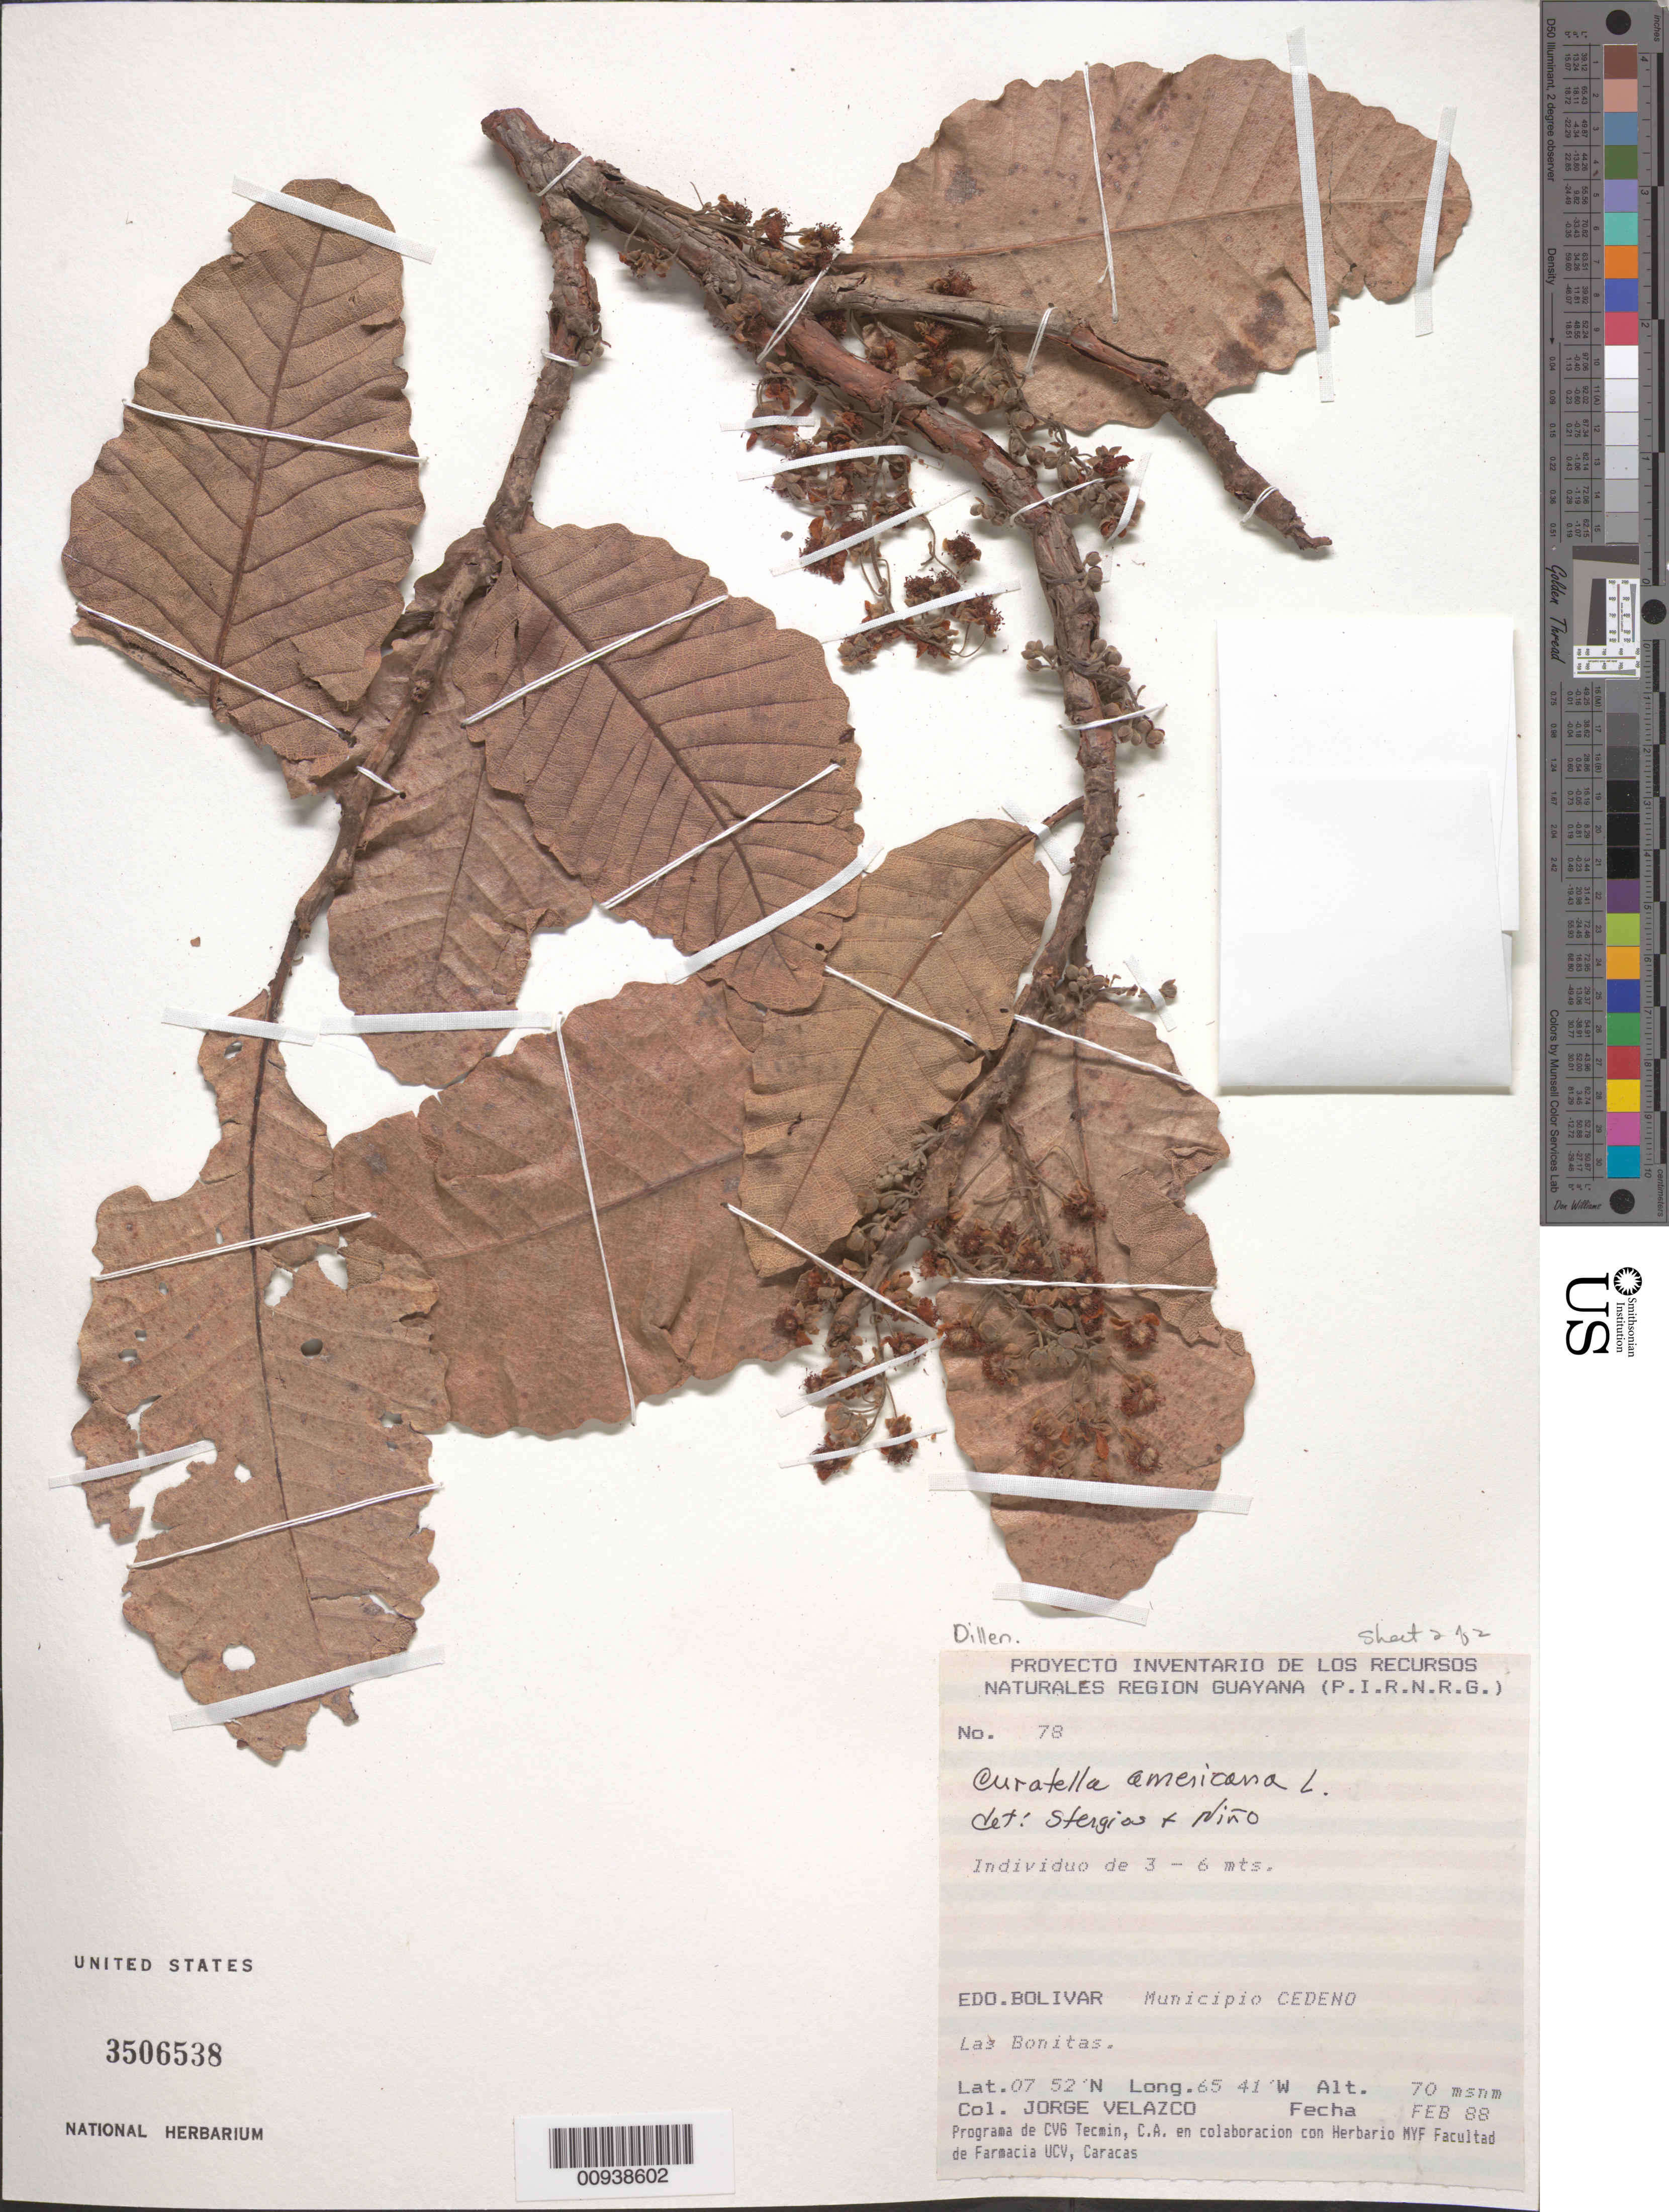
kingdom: Plantae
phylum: Tracheophyta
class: Magnoliopsida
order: Dilleniales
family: Dilleniaceae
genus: Curatella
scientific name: Curatella americana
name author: L.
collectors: J. Velazco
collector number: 78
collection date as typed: Transcribed d/m/y: /2/88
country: Venezuela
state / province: Bolivar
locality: Municipio Cedeno, Las Bonitas.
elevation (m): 70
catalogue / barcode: US 3506538